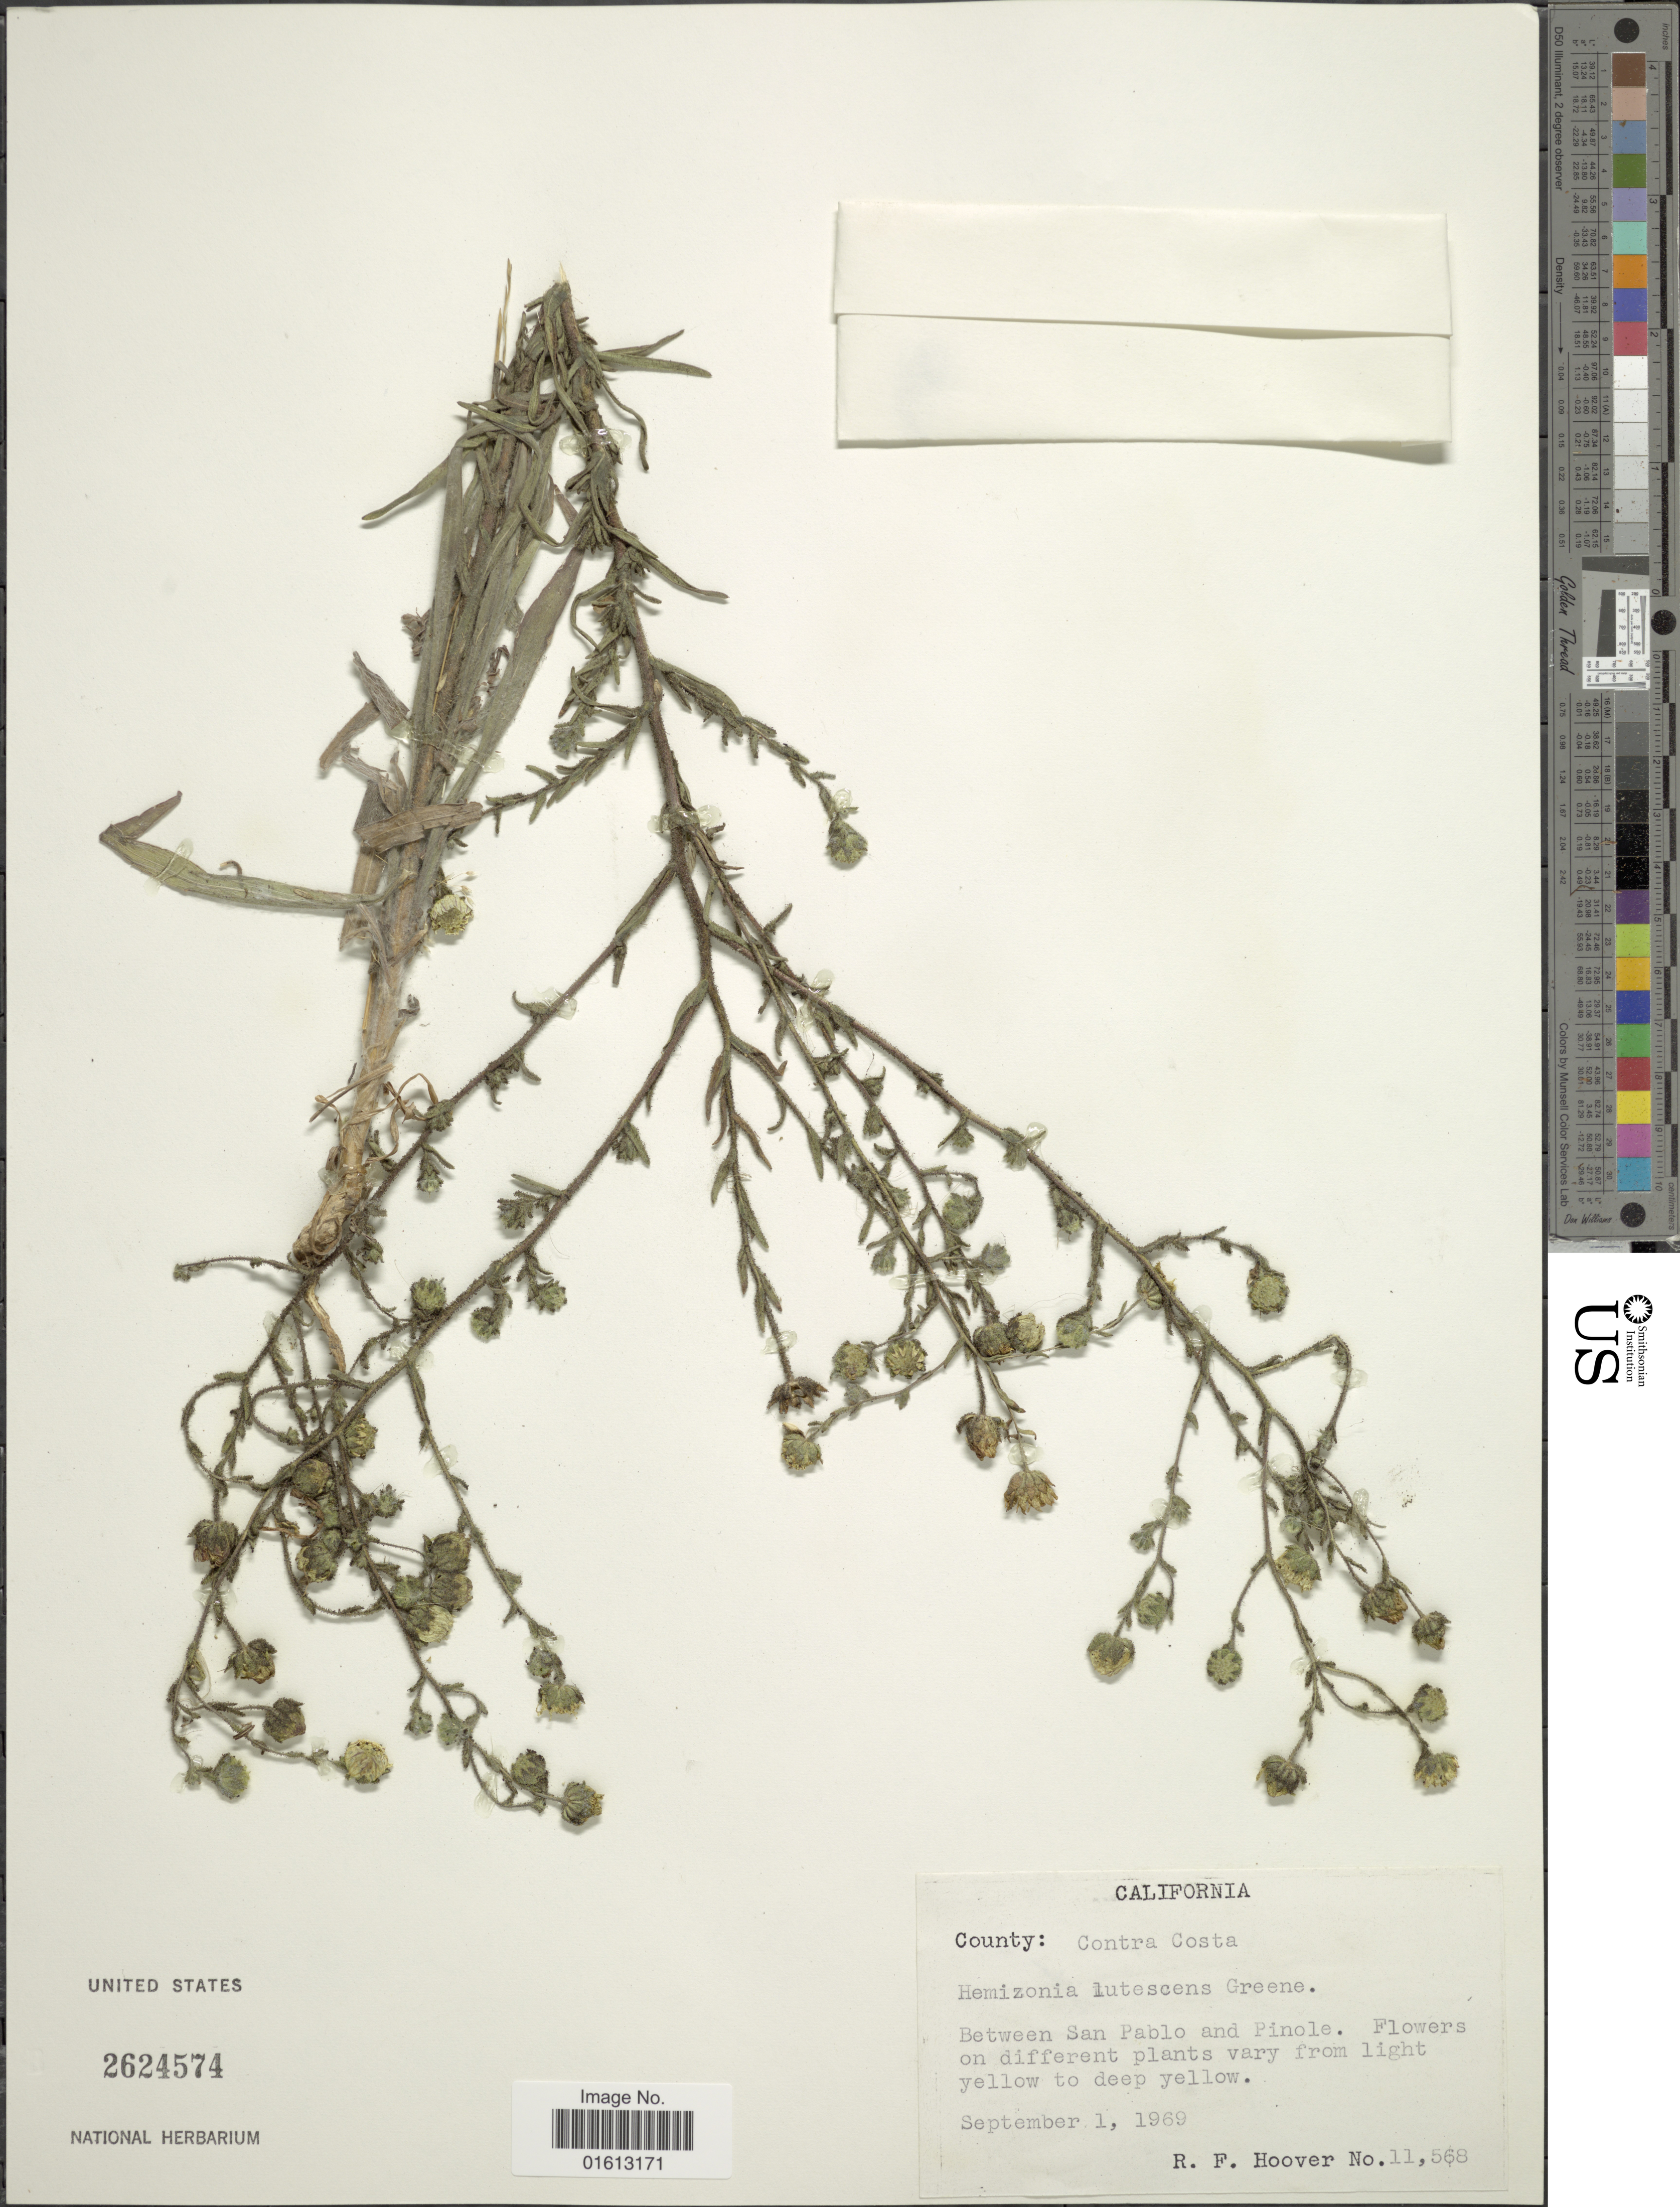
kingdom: Plantae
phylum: Tracheophyta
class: Magnoliopsida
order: Asterales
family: Asteraceae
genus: Hemizonia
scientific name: Hemizonia congesta subsp. lutescens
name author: (Greene) Babc. & H.M. Hall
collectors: R. F. Hoover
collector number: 11568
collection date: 1969-09-01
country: United States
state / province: California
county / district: Contra Costa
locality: County: Contra Costa, between San Pablo and Pinole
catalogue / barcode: US 2624574